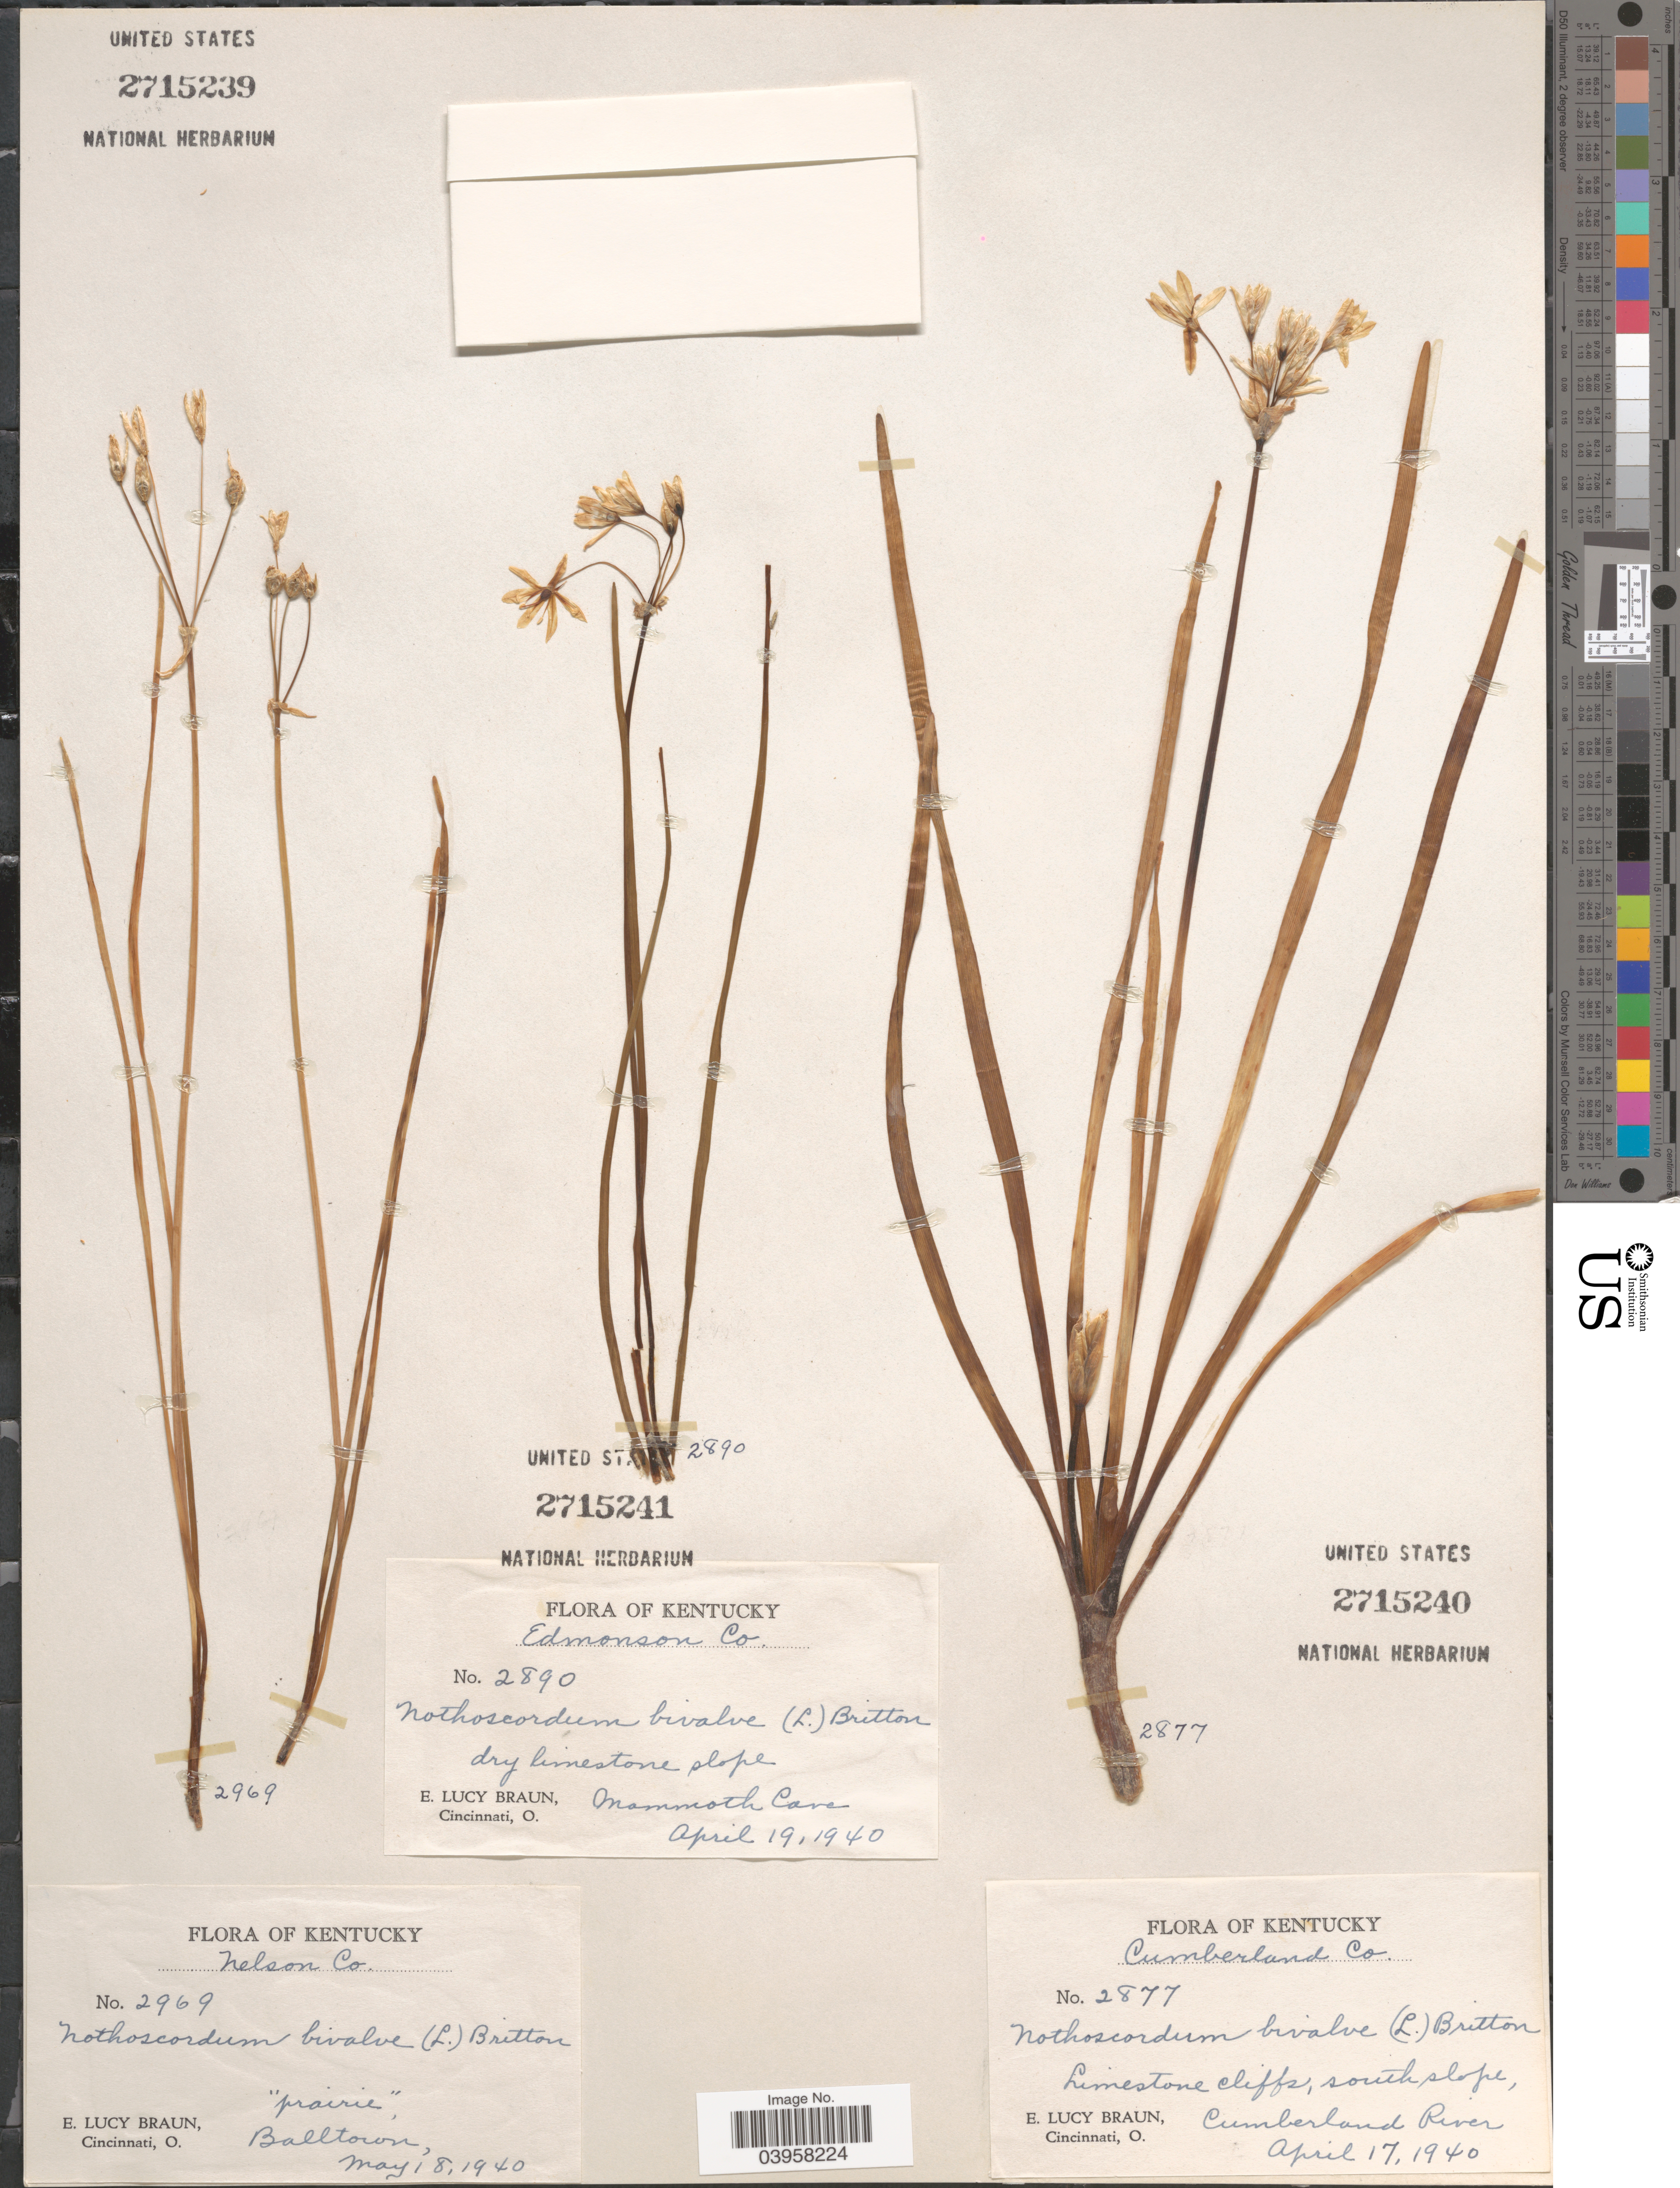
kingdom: Plantae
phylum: Tracheophyta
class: Liliopsida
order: Asparagales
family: Amaryllidaceae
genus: Nothoscordum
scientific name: Nothoscordum bivalve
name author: (L.) Britton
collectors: E. L. Braun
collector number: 2877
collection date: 1940-04-17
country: United States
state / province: Kentucky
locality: Cumberland Co. Limestone cliffs, south slope, Cumberland River.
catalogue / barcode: US 2715240-3